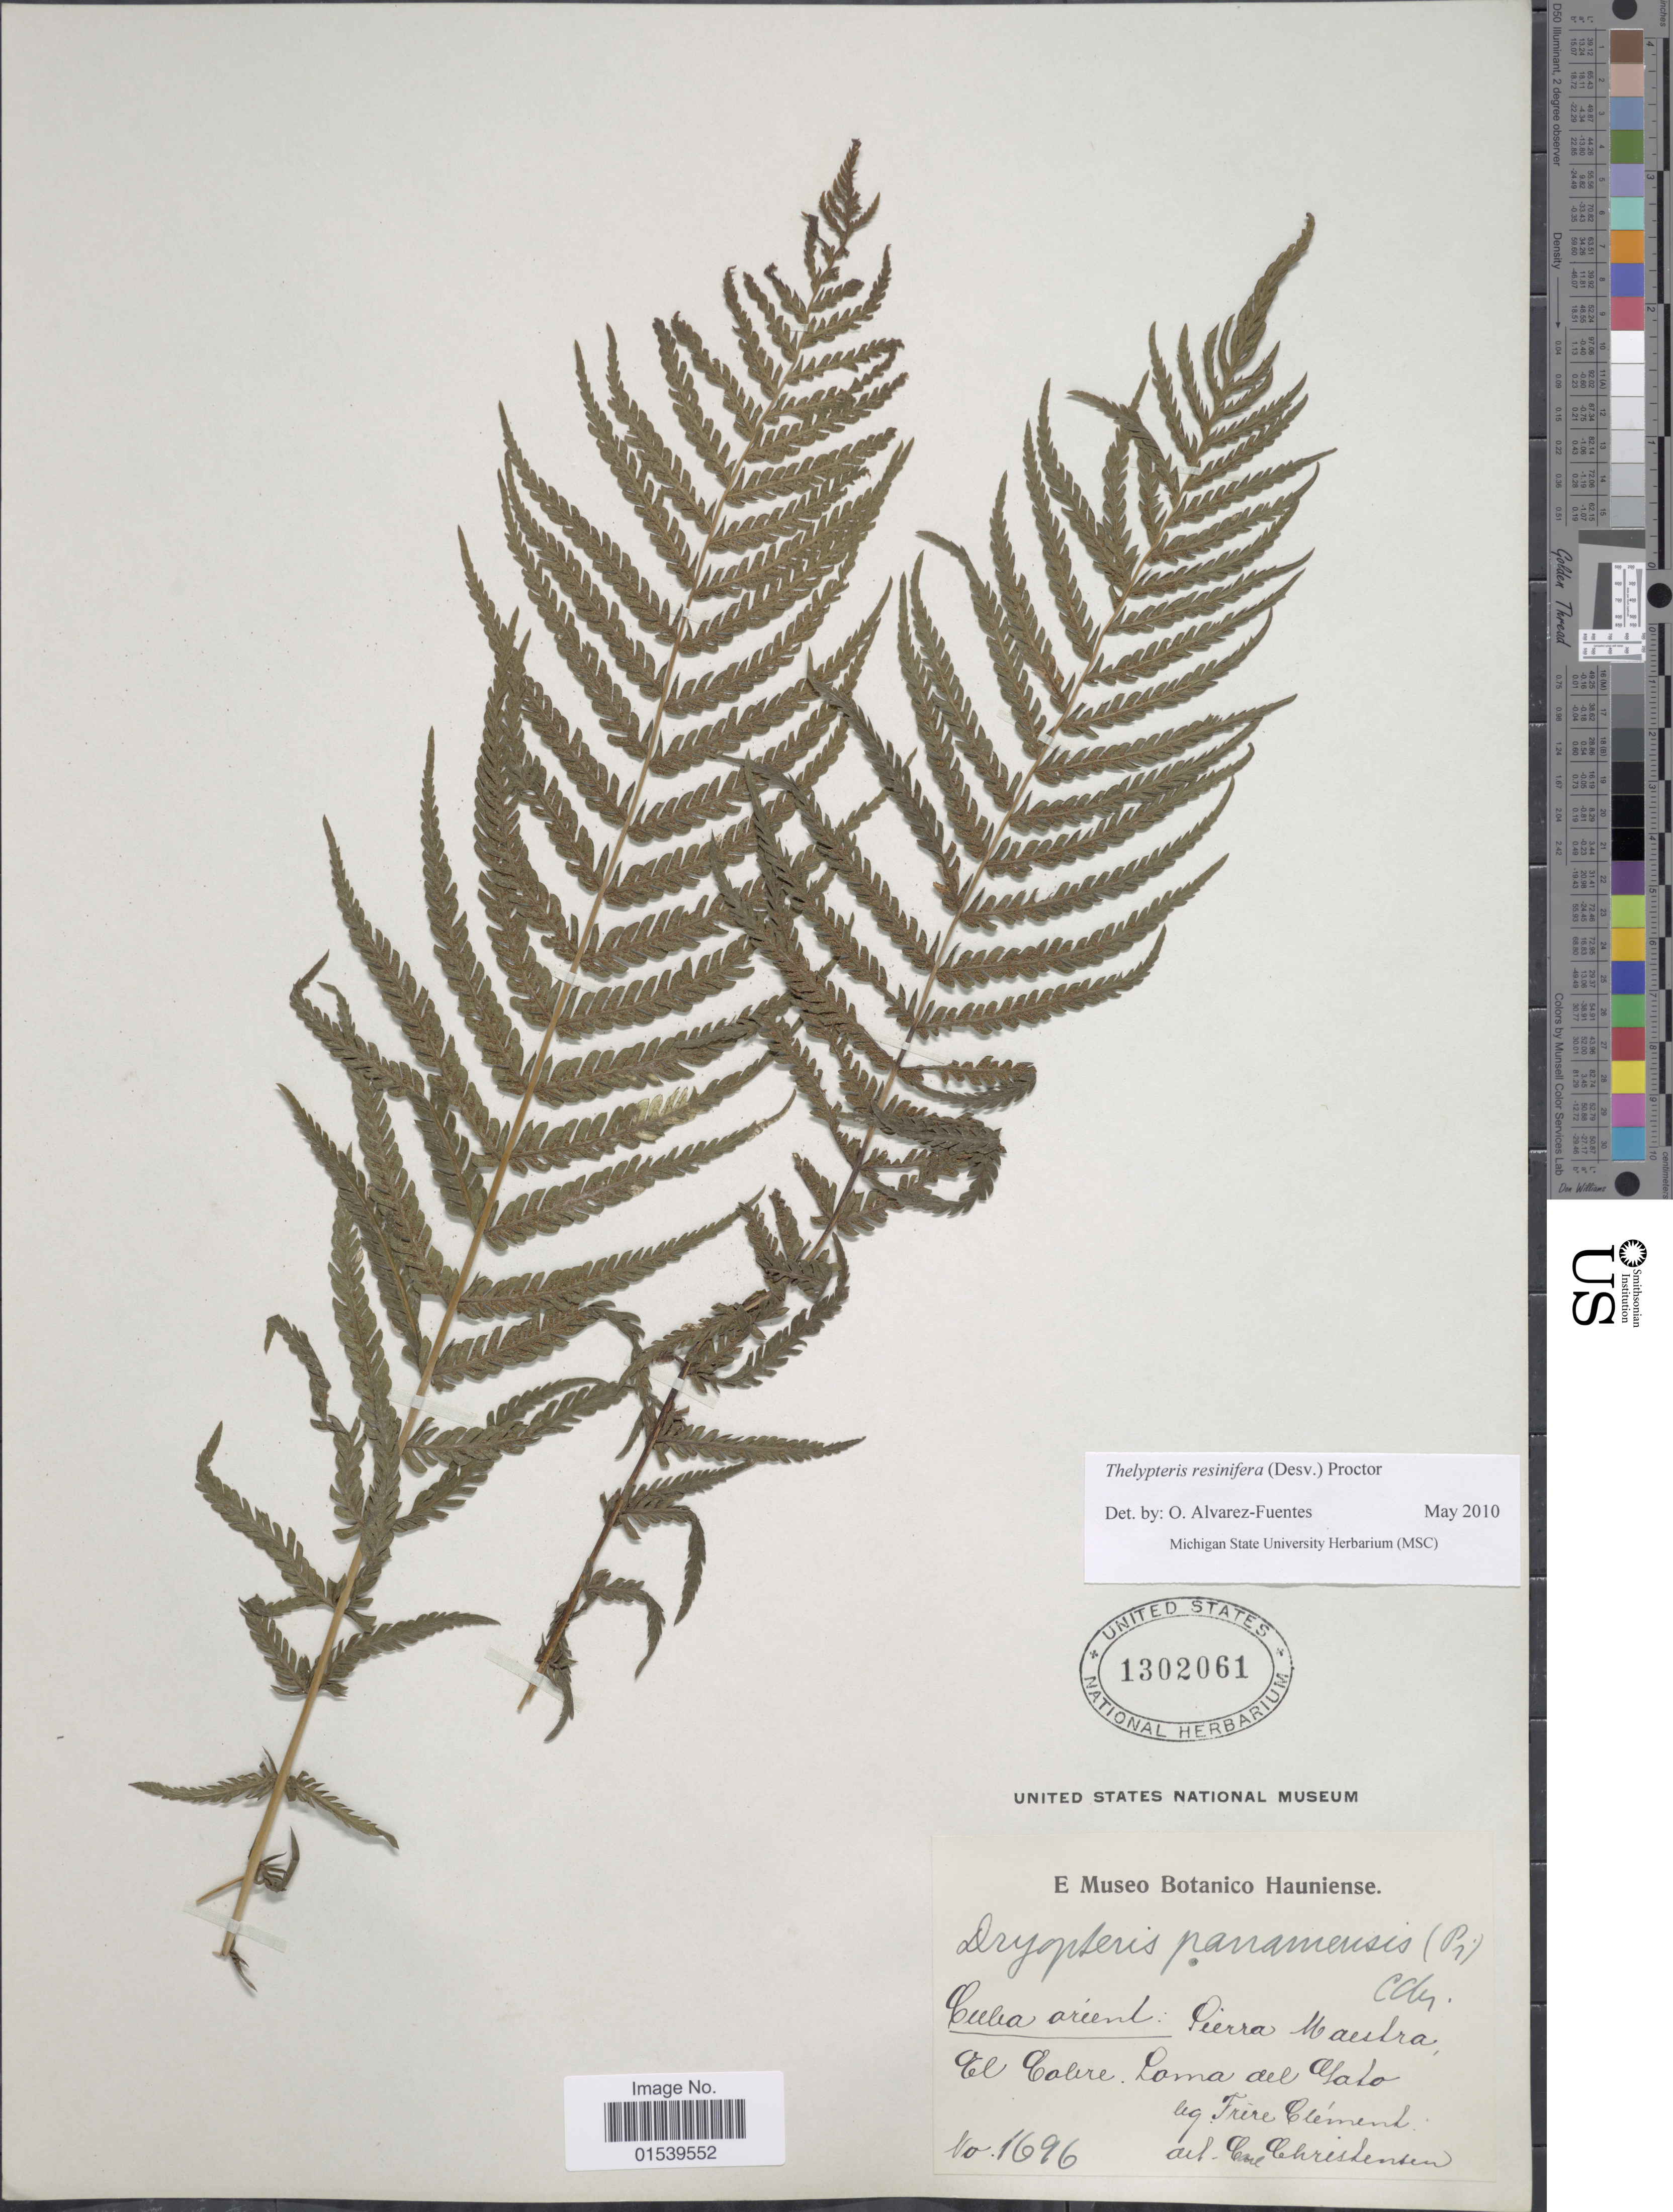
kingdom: Plantae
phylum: Tracheophyta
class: Polypodiopsida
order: Polypodiales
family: Thelypteridaceae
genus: Amauropelta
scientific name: Amauropelta resinifera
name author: (Desv.) Pic. Serm.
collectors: B. Clement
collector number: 1696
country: Cuba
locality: Cuba orient: Sierra Maestra, El Cobre, Loma del Gato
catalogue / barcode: US 1302061